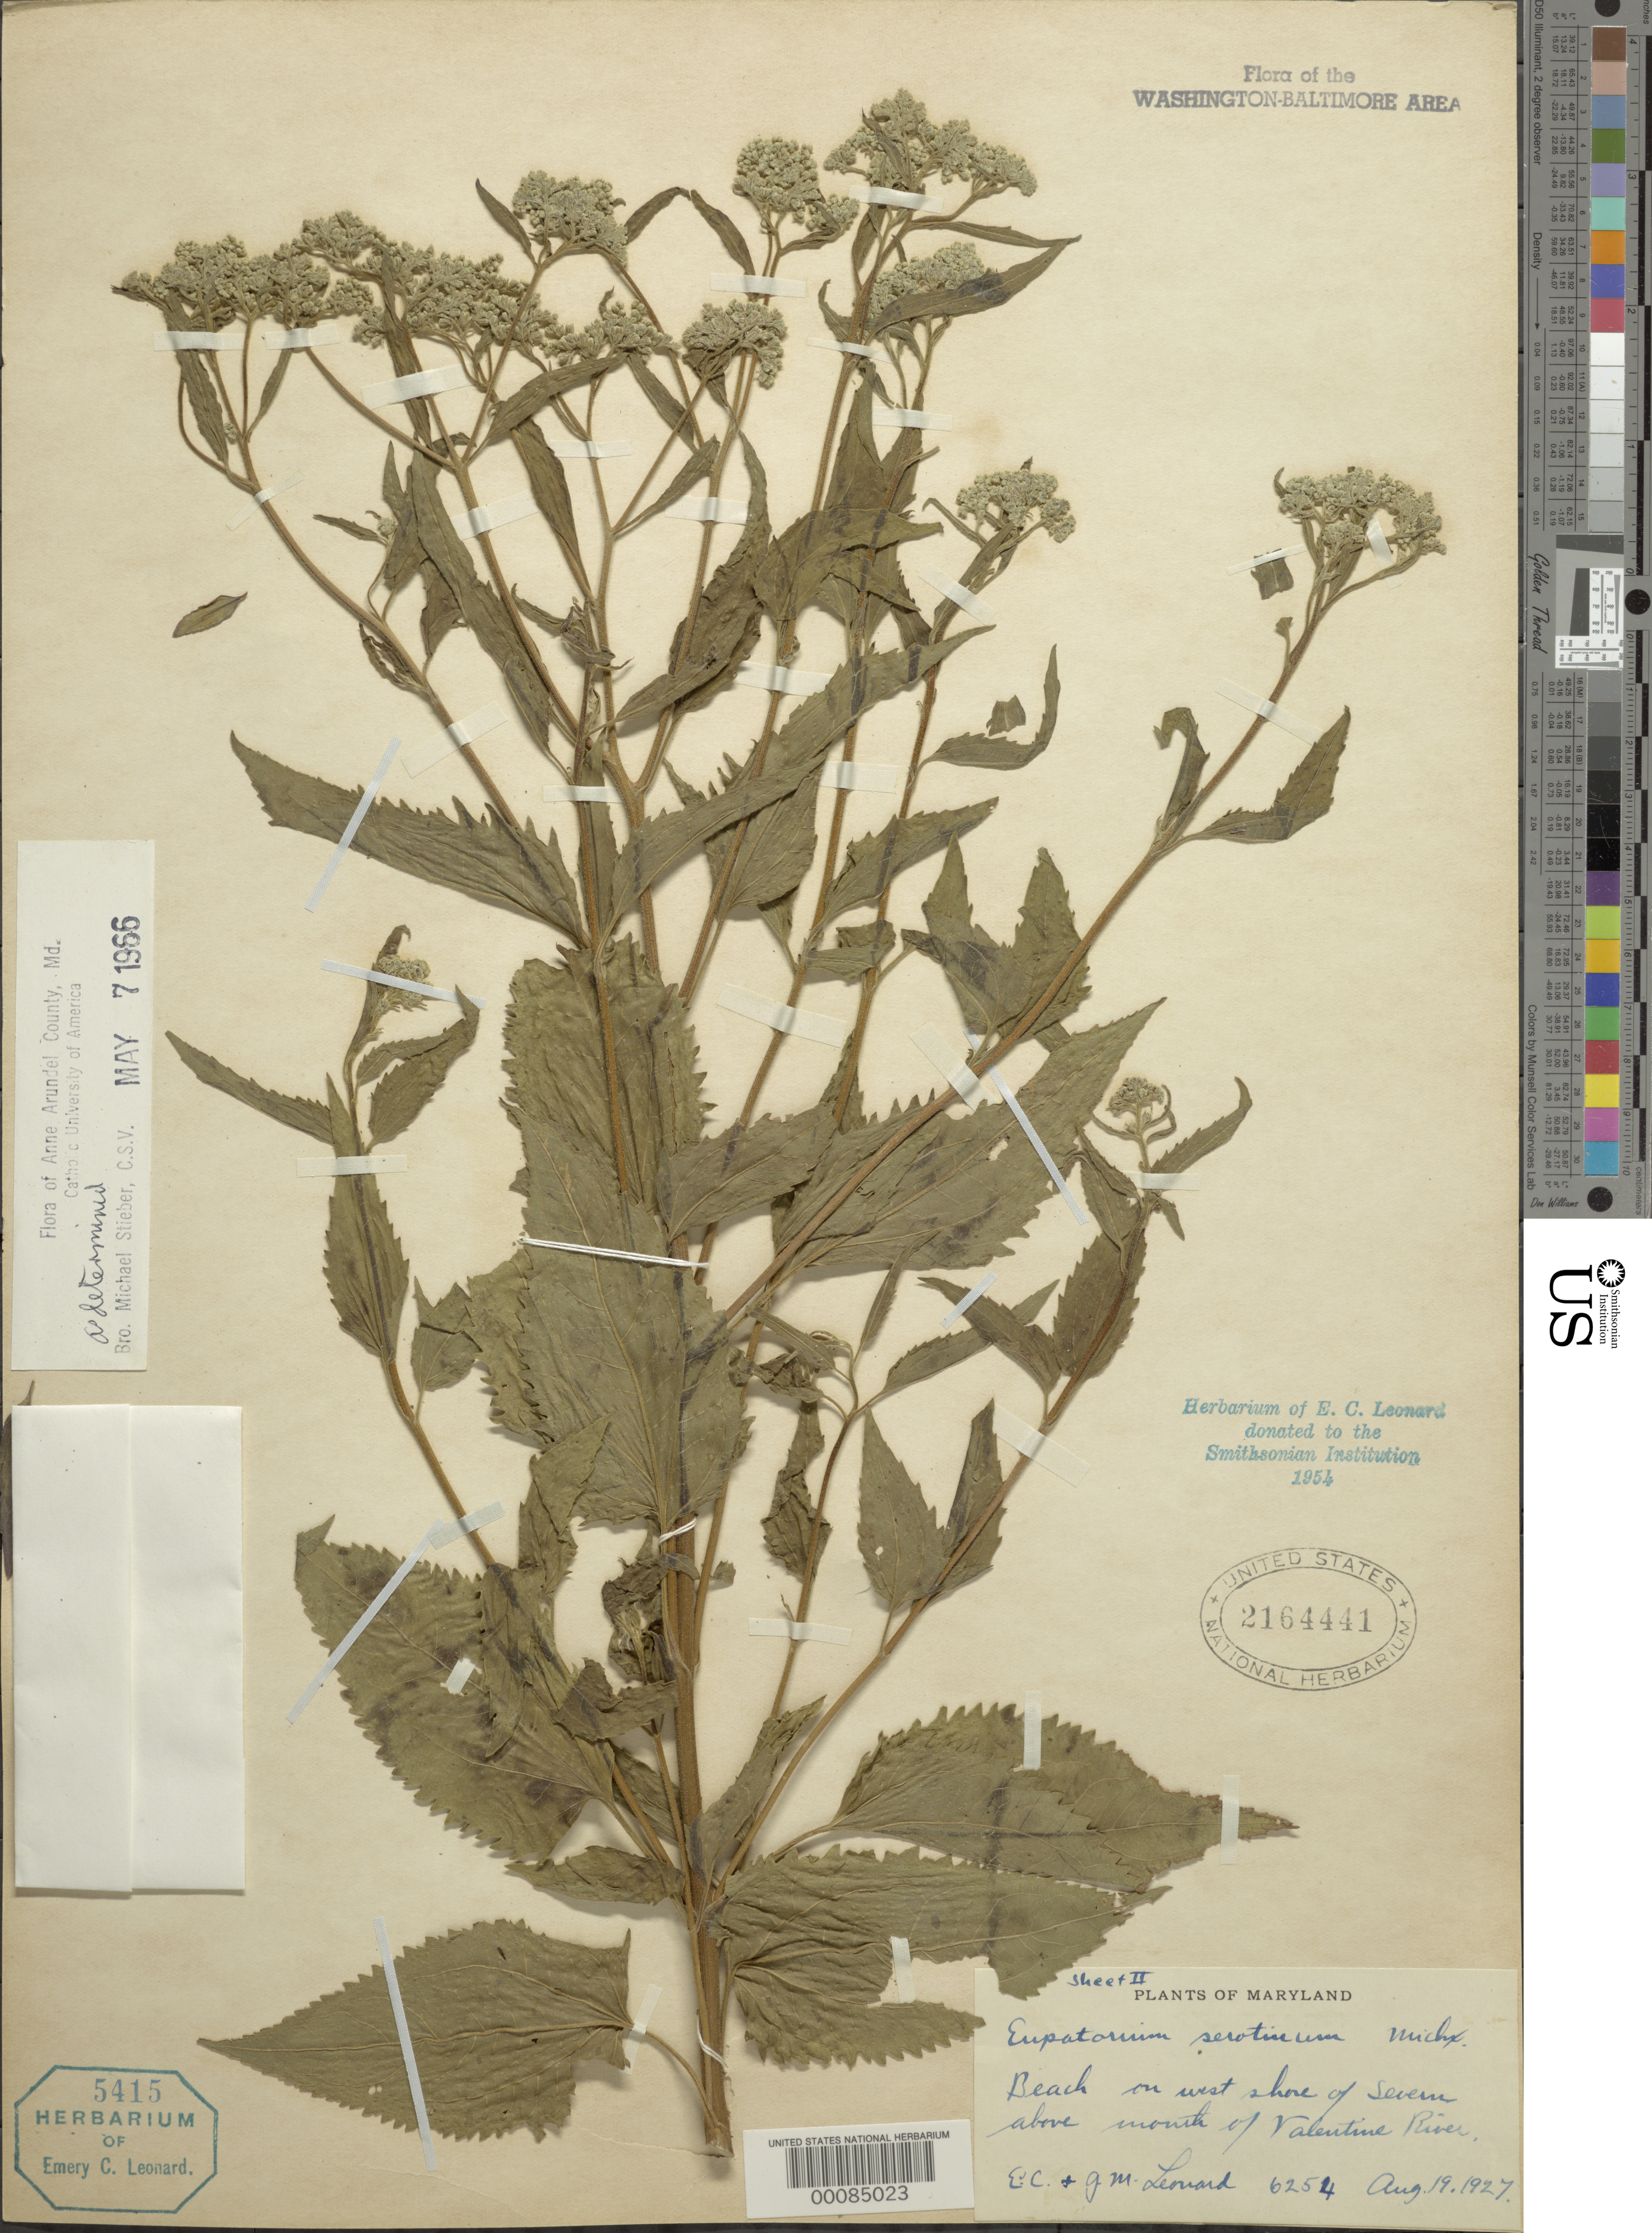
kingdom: Plantae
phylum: Tracheophyta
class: Magnoliopsida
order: Asterales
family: Asteraceae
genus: Eupatorium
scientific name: Eupatorium serotinum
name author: Michx.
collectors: E. C. Leonard & G. M. Leonard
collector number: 6254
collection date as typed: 19 Aug 1927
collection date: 1927-08-19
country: United States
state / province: Maryland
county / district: Prince George's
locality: West shore of Severn above mouth of Valentine River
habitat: Beach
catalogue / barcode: US 2164441